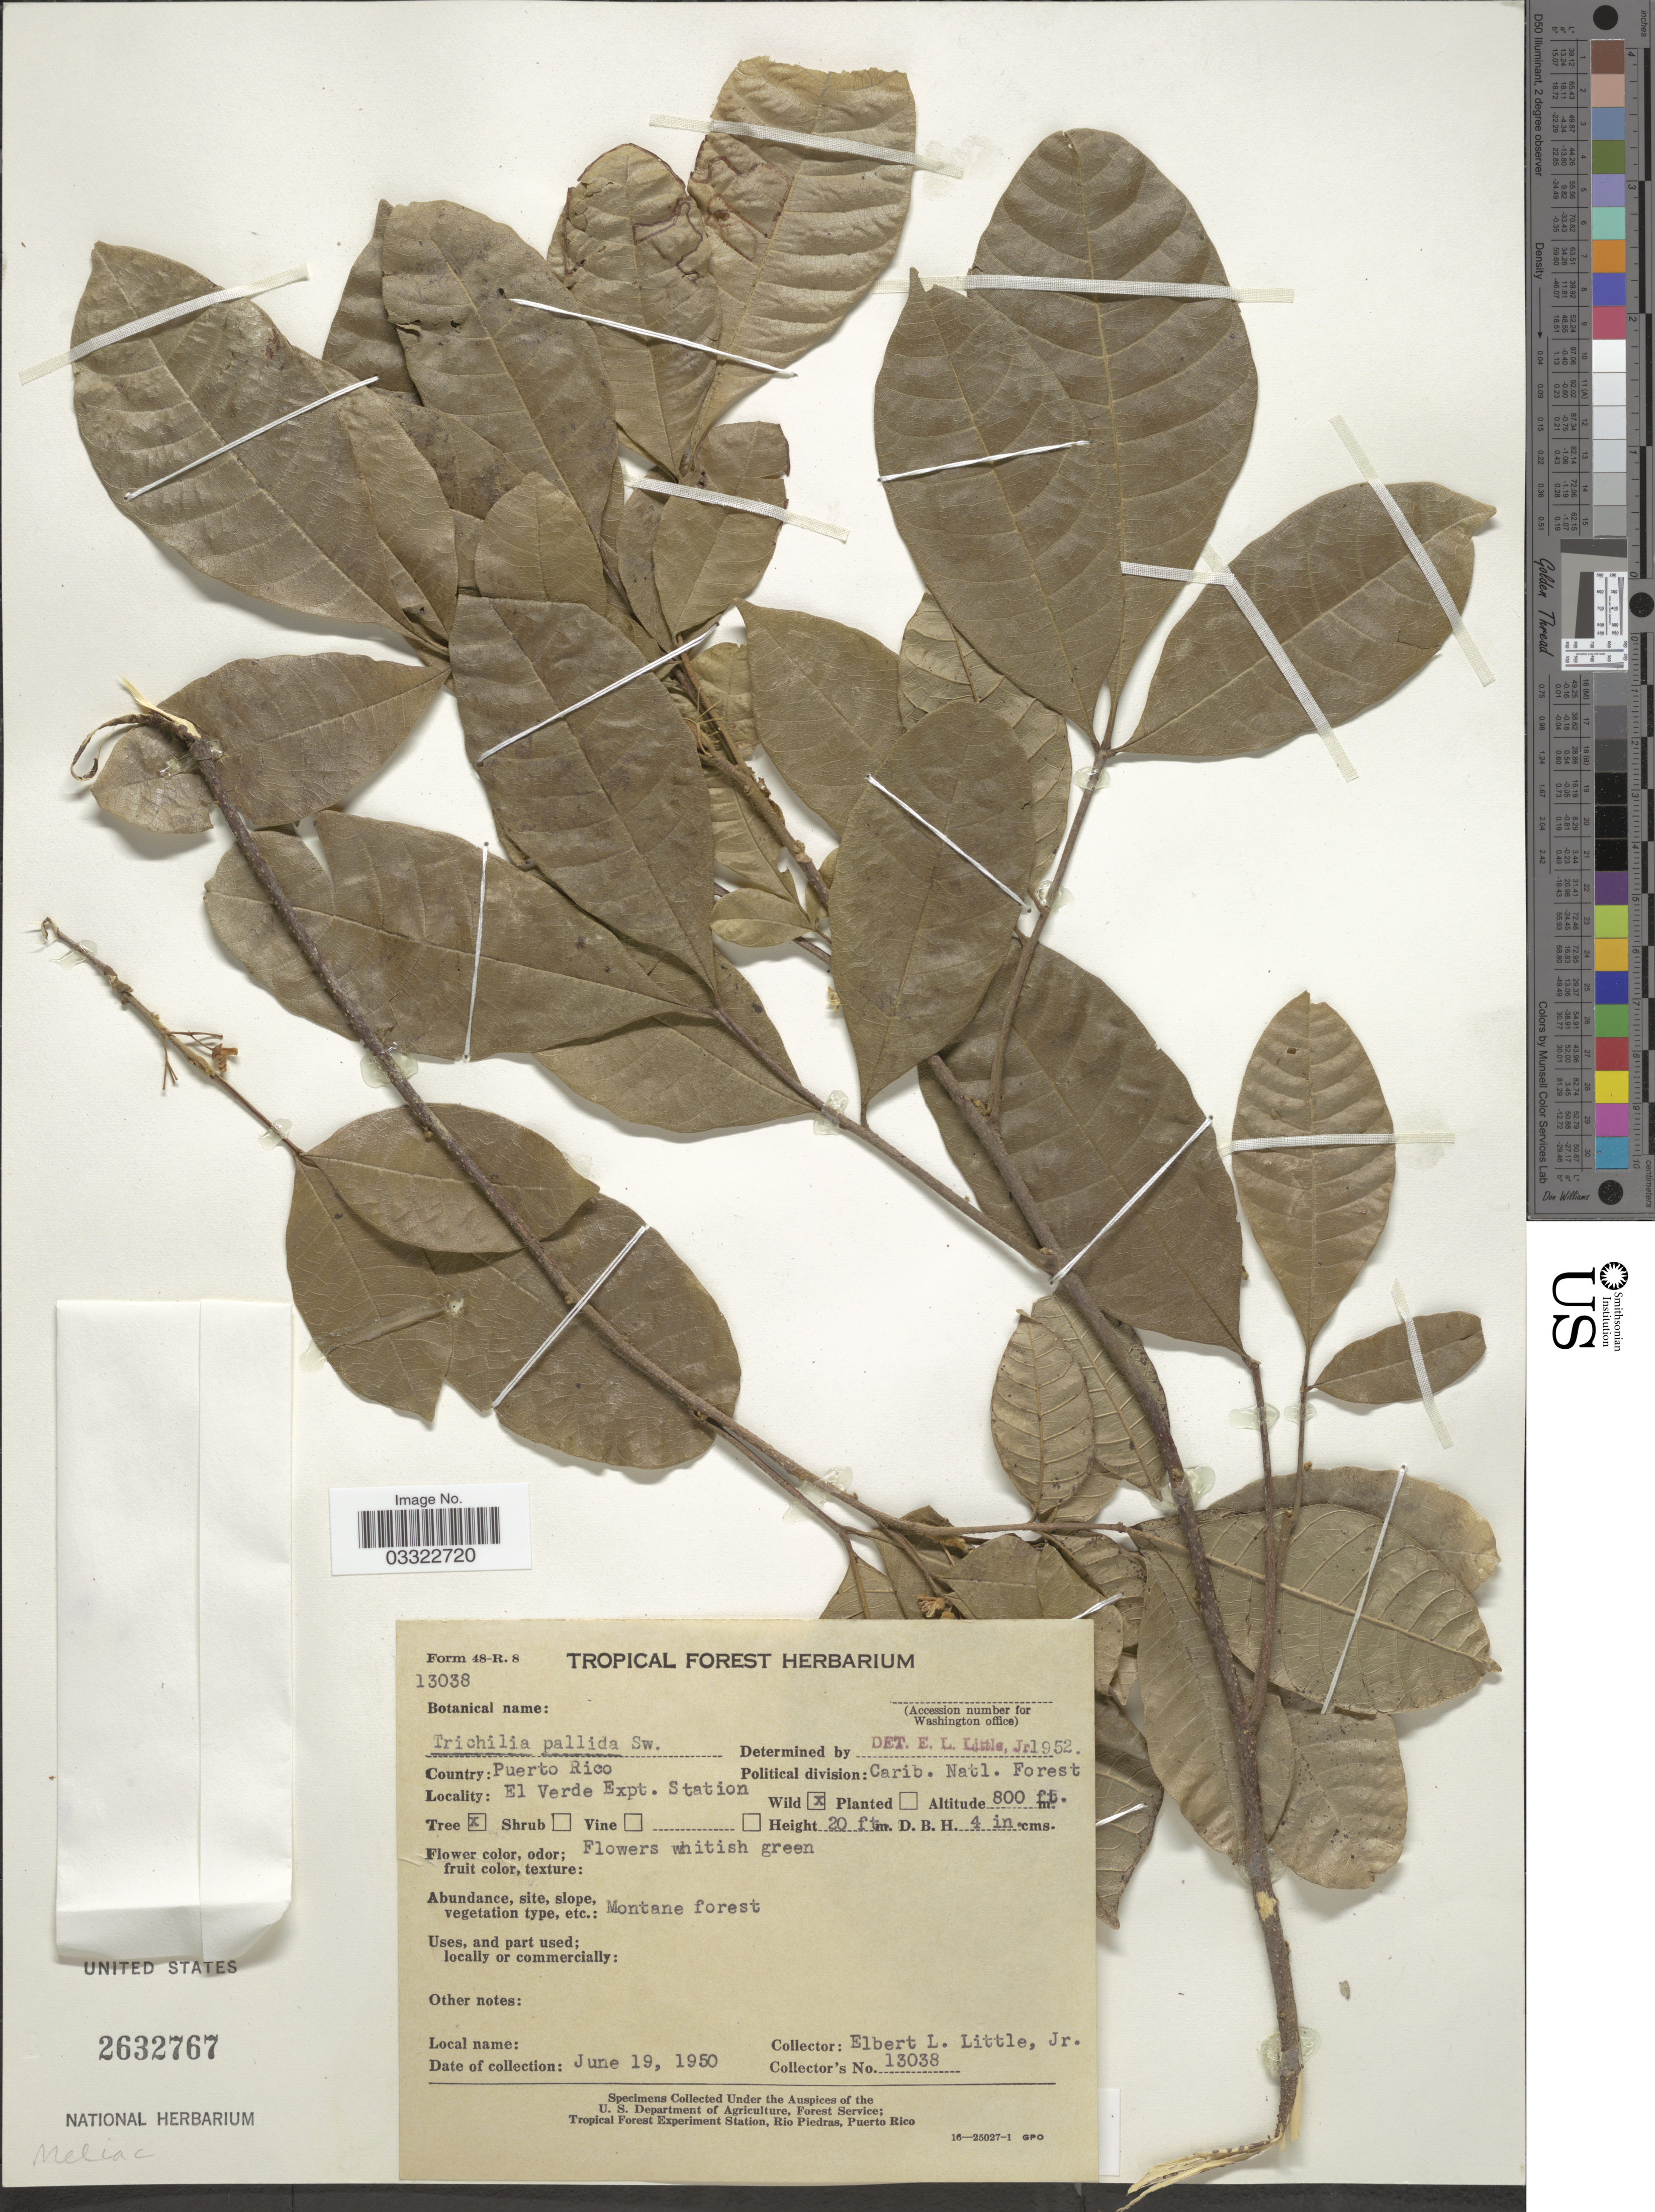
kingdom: Plantae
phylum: Tracheophyta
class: Magnoliopsida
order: Sapindales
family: Meliaceae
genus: Trichilia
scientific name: Trichilia pallida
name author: Sw.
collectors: E. L. Little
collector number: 13038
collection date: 1950-06-19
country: Puerto Rico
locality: El Verde Expt. Station. Political division: Carib. Natl. Forest.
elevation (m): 244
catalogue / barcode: US 2632767